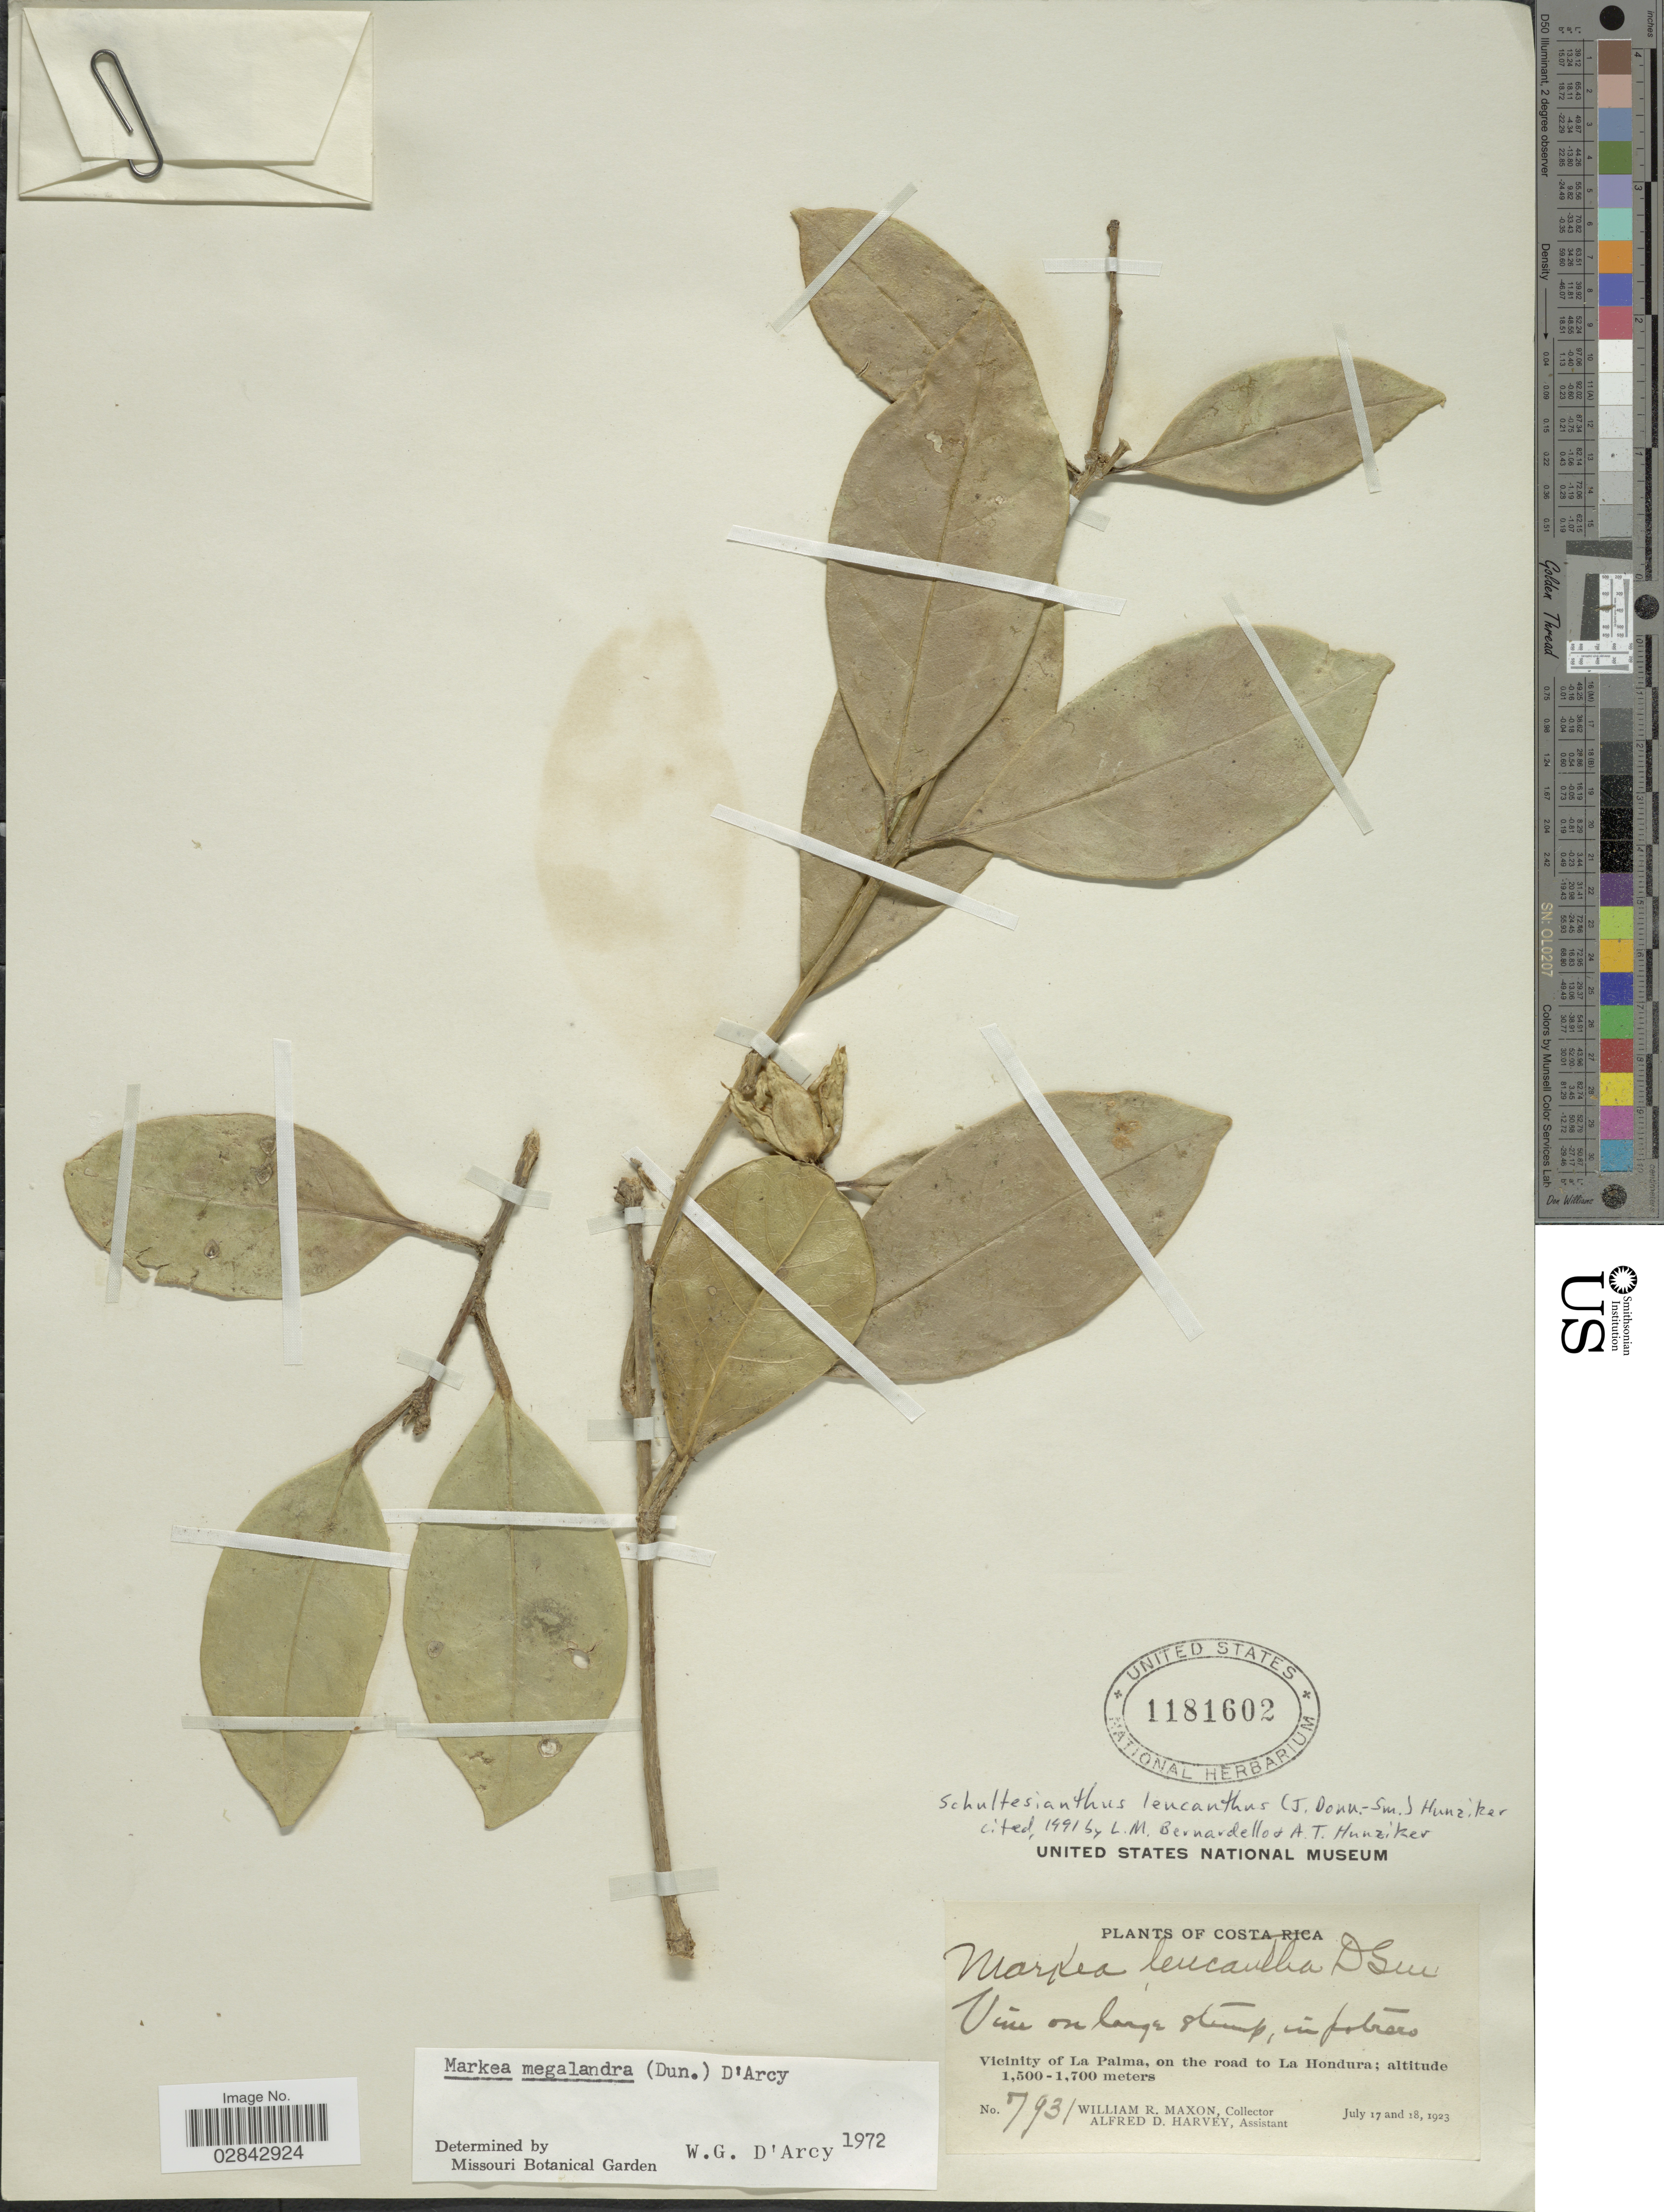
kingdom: Plantae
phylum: Tracheophyta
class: Magnoliopsida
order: Solanales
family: Solanaceae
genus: Schultesianthus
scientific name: Schultesianthus leucanthus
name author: (Donn. Sm.) Hunz.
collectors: W. R. Maxon & A. D. Harvey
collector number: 7931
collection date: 1923-07-17/1923-07-18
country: Costa Rica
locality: Vicinity of La Palma, on the road to La Hondura.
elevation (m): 1500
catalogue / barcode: US 1181602